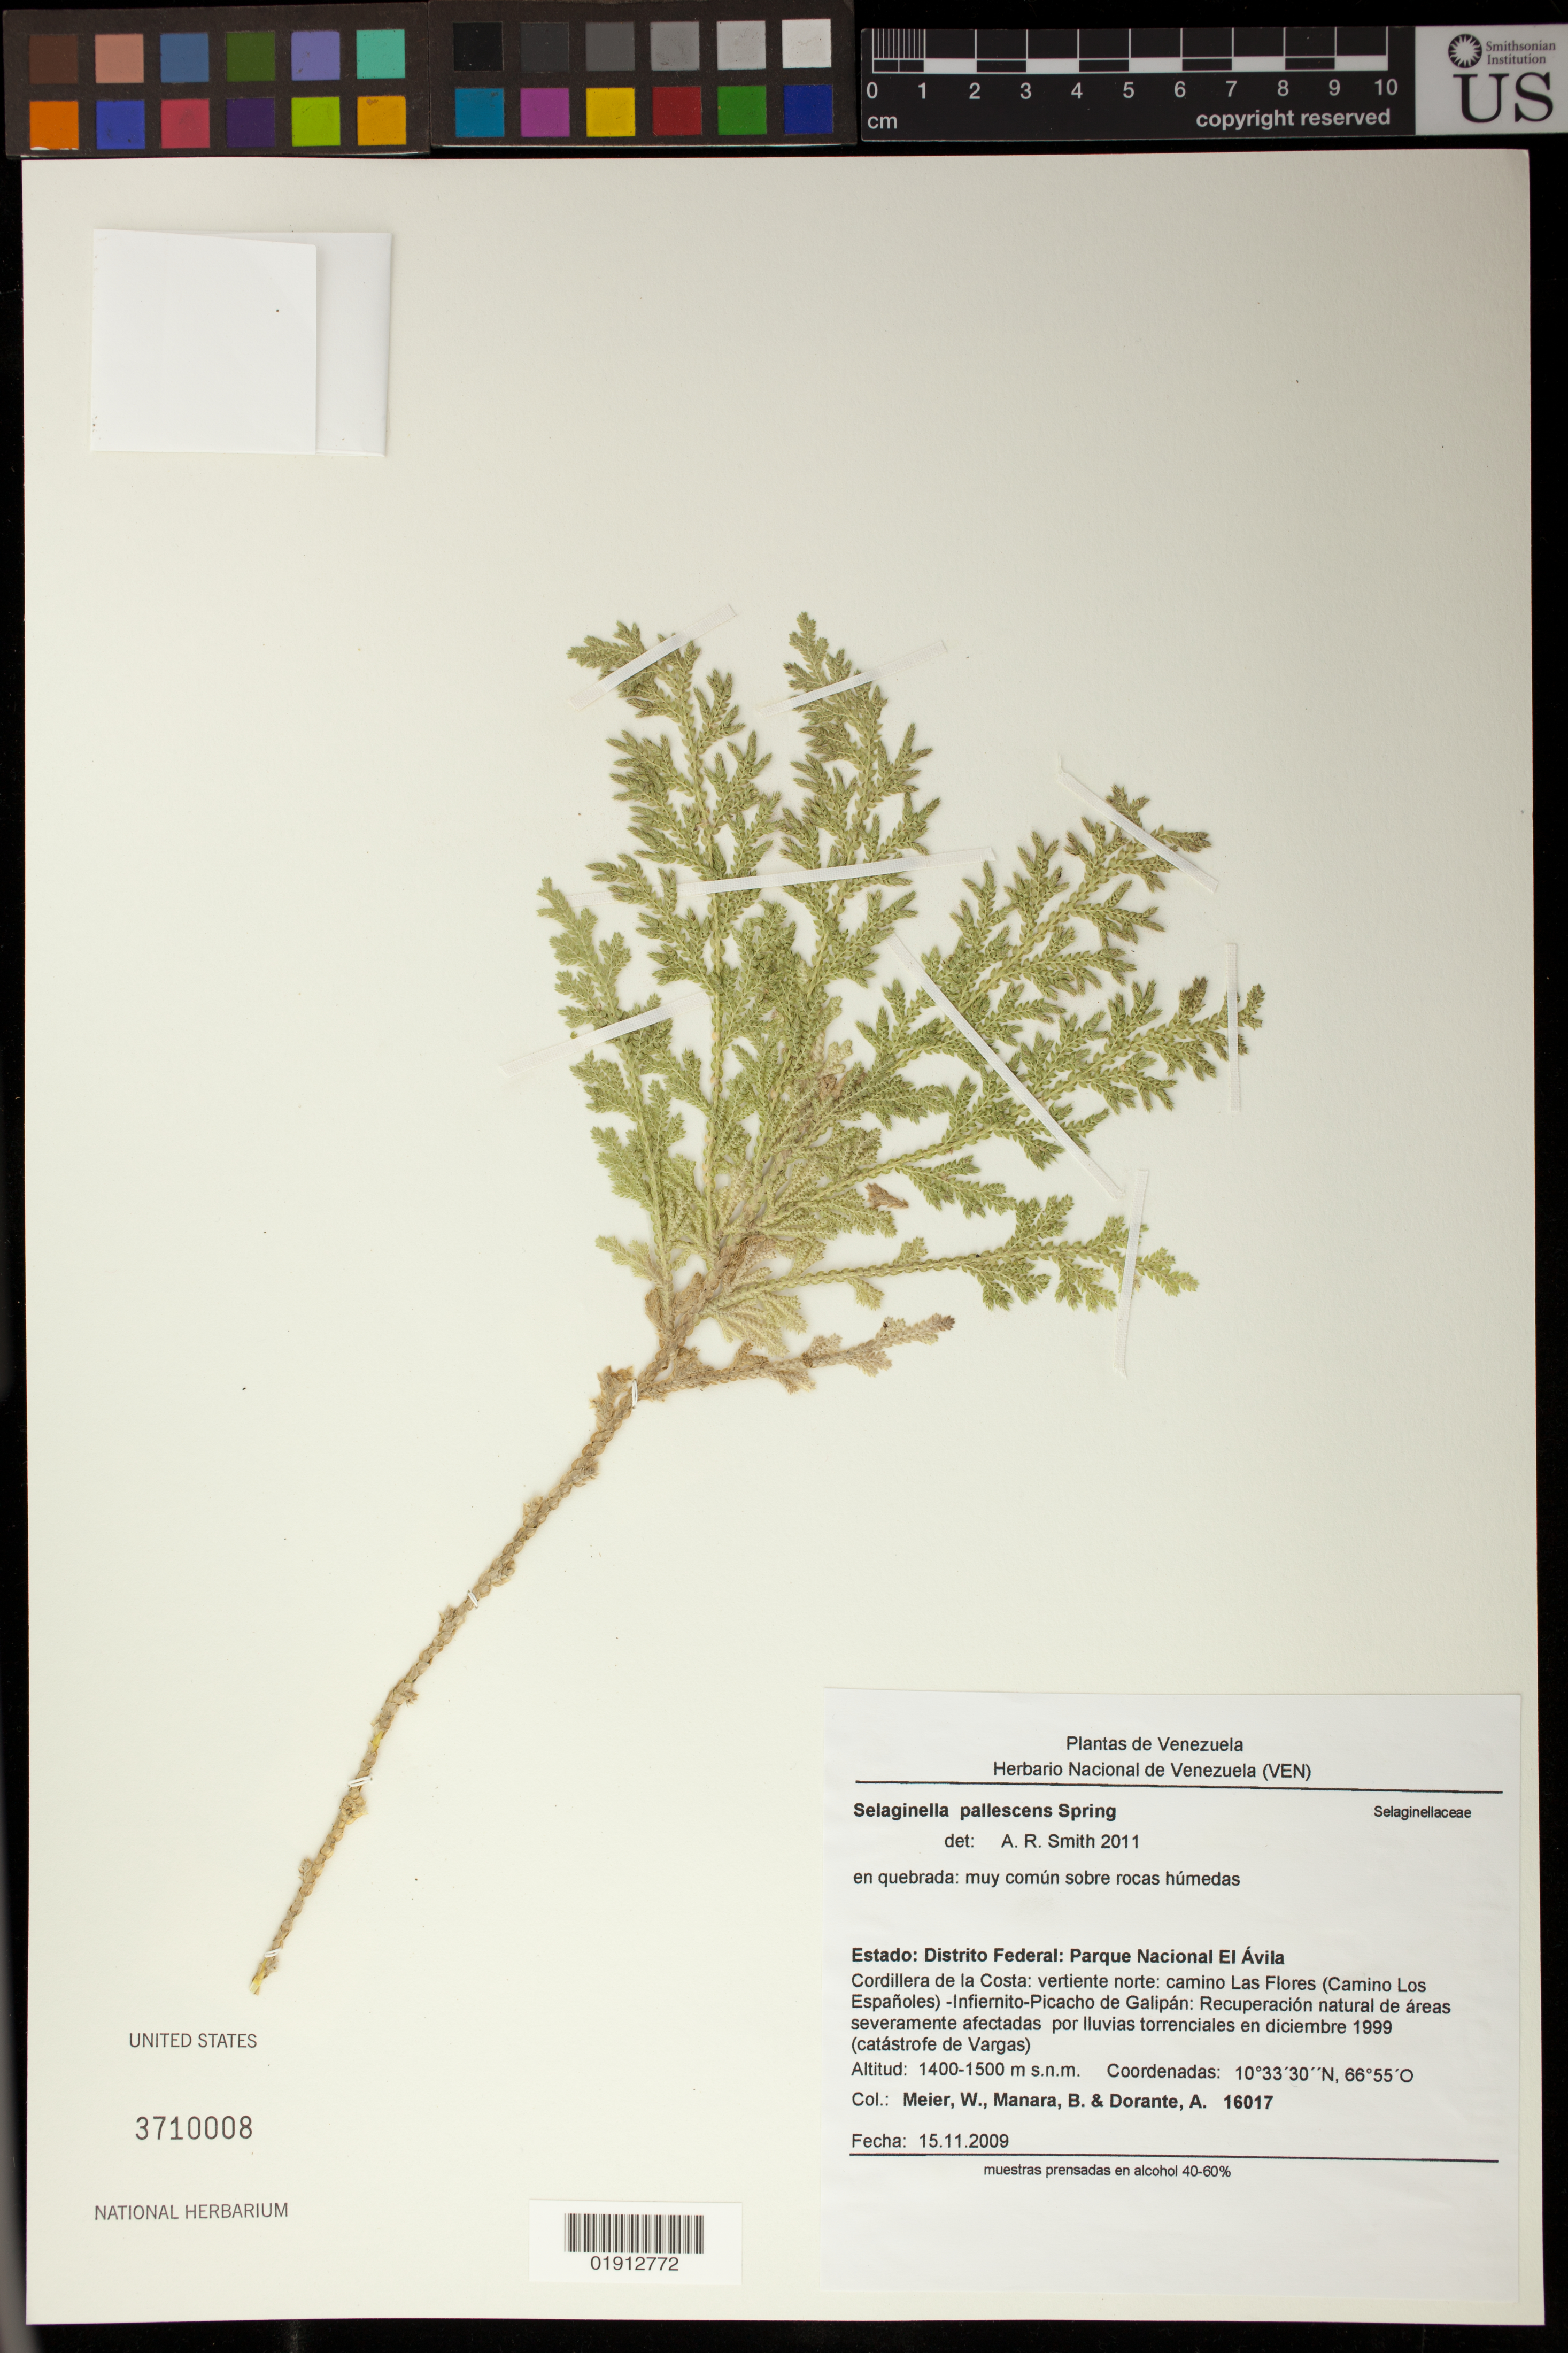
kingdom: Plantae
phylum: Tracheophyta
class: Lycopodiopsida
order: Selaginellales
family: Selaginellaceae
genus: Selaginella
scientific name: Selaginella pallescens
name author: (C. Presl) Spring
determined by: Smith, Alan R., (UC)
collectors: W. Meier, B. Manara & A. Dorante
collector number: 16017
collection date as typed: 15.11.2009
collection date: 2009-11-15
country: Venezuela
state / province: Miranda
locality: Parque Nacional El Avila, Cordillera de la Costa: vertiente norte: camino Las Flores (Camino Los Espanoles) -Infiernito-Picacho de Galipan.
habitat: en quebrada: muy comun sobre rocas humedas.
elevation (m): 1400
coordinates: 10 33 30 N, 66 55 O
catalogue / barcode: US 3710008